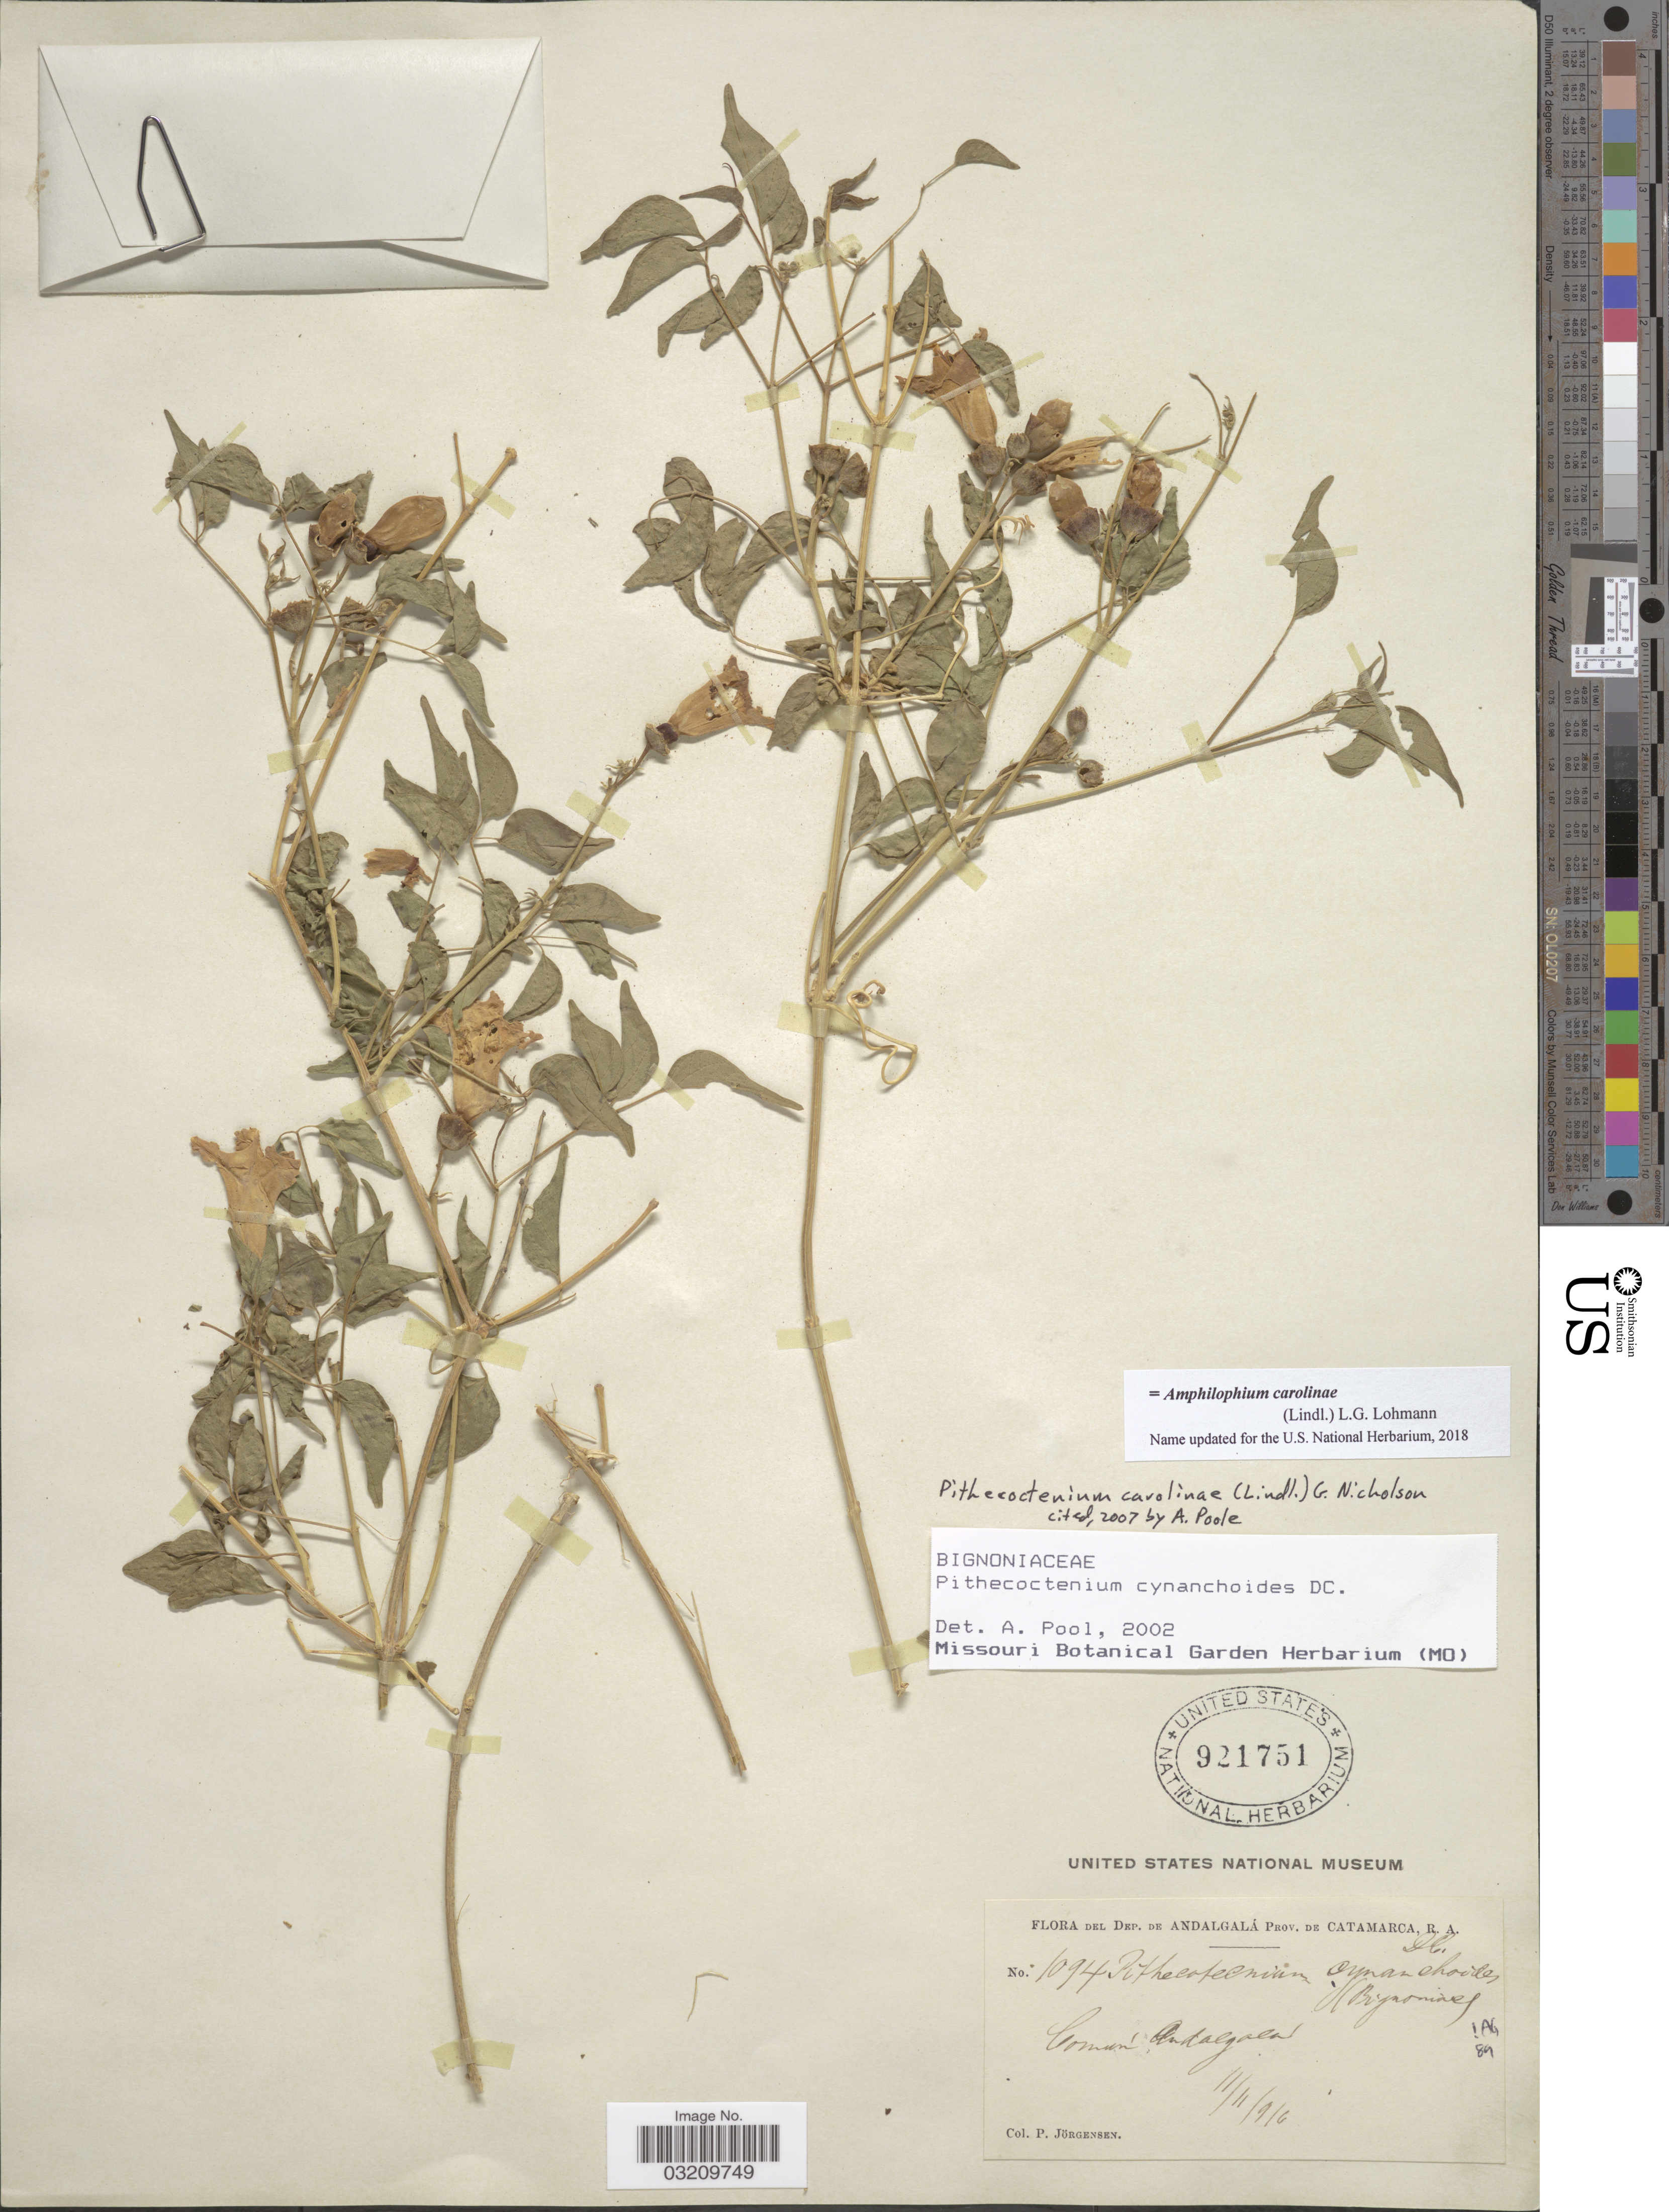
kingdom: Plantae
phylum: Tracheophyta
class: Magnoliopsida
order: Lamiales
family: Bignoniaceae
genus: Amphilophium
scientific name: Amphilophium carolinae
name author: (Lindl.) L.G. Lohmann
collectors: P. Jörgensen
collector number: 1094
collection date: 1916-11-11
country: Argentina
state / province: Catamarca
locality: Dep. de Andalgalá. Comun Andalgala.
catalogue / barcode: US 921751